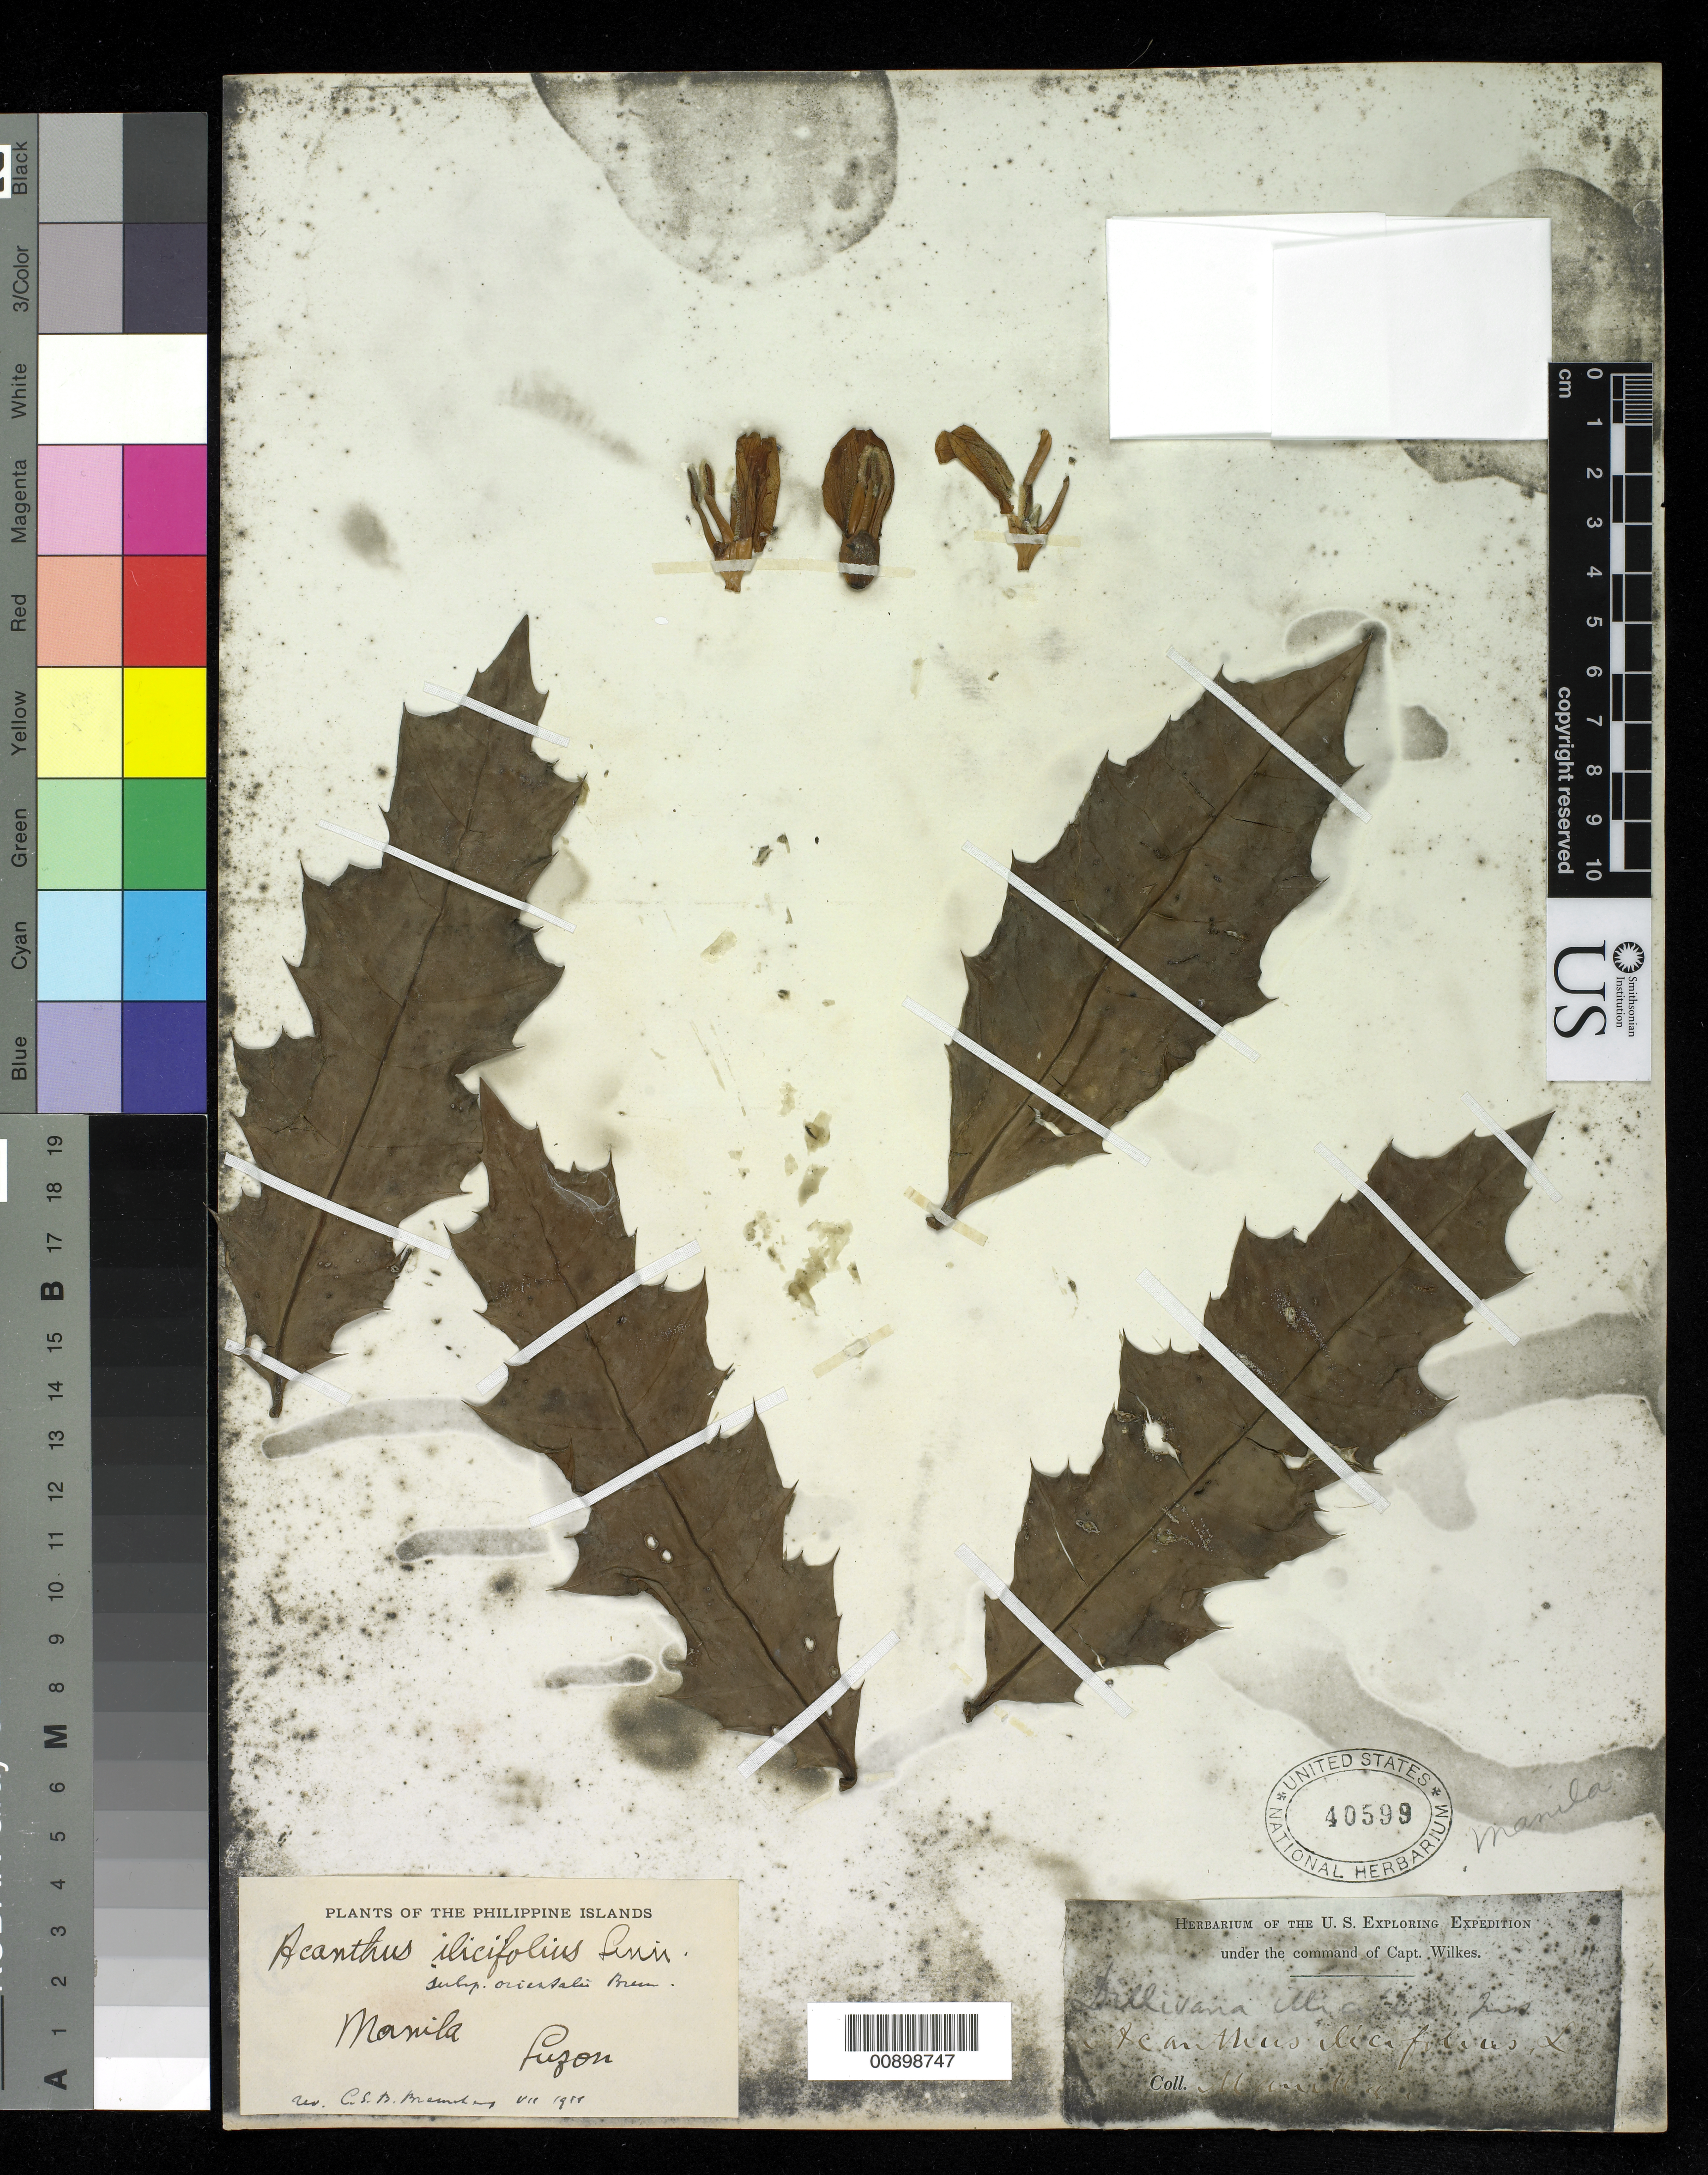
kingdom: Plantae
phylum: Tracheophyta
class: Magnoliopsida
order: Lamiales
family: Acanthaceae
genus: Acanthus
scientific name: Acanthus ilicifolius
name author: L.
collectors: Wilkes Explor. Exped.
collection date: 1838/1842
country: Philippines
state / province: National Capital Region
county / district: Manila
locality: Manilla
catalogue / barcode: US 40599